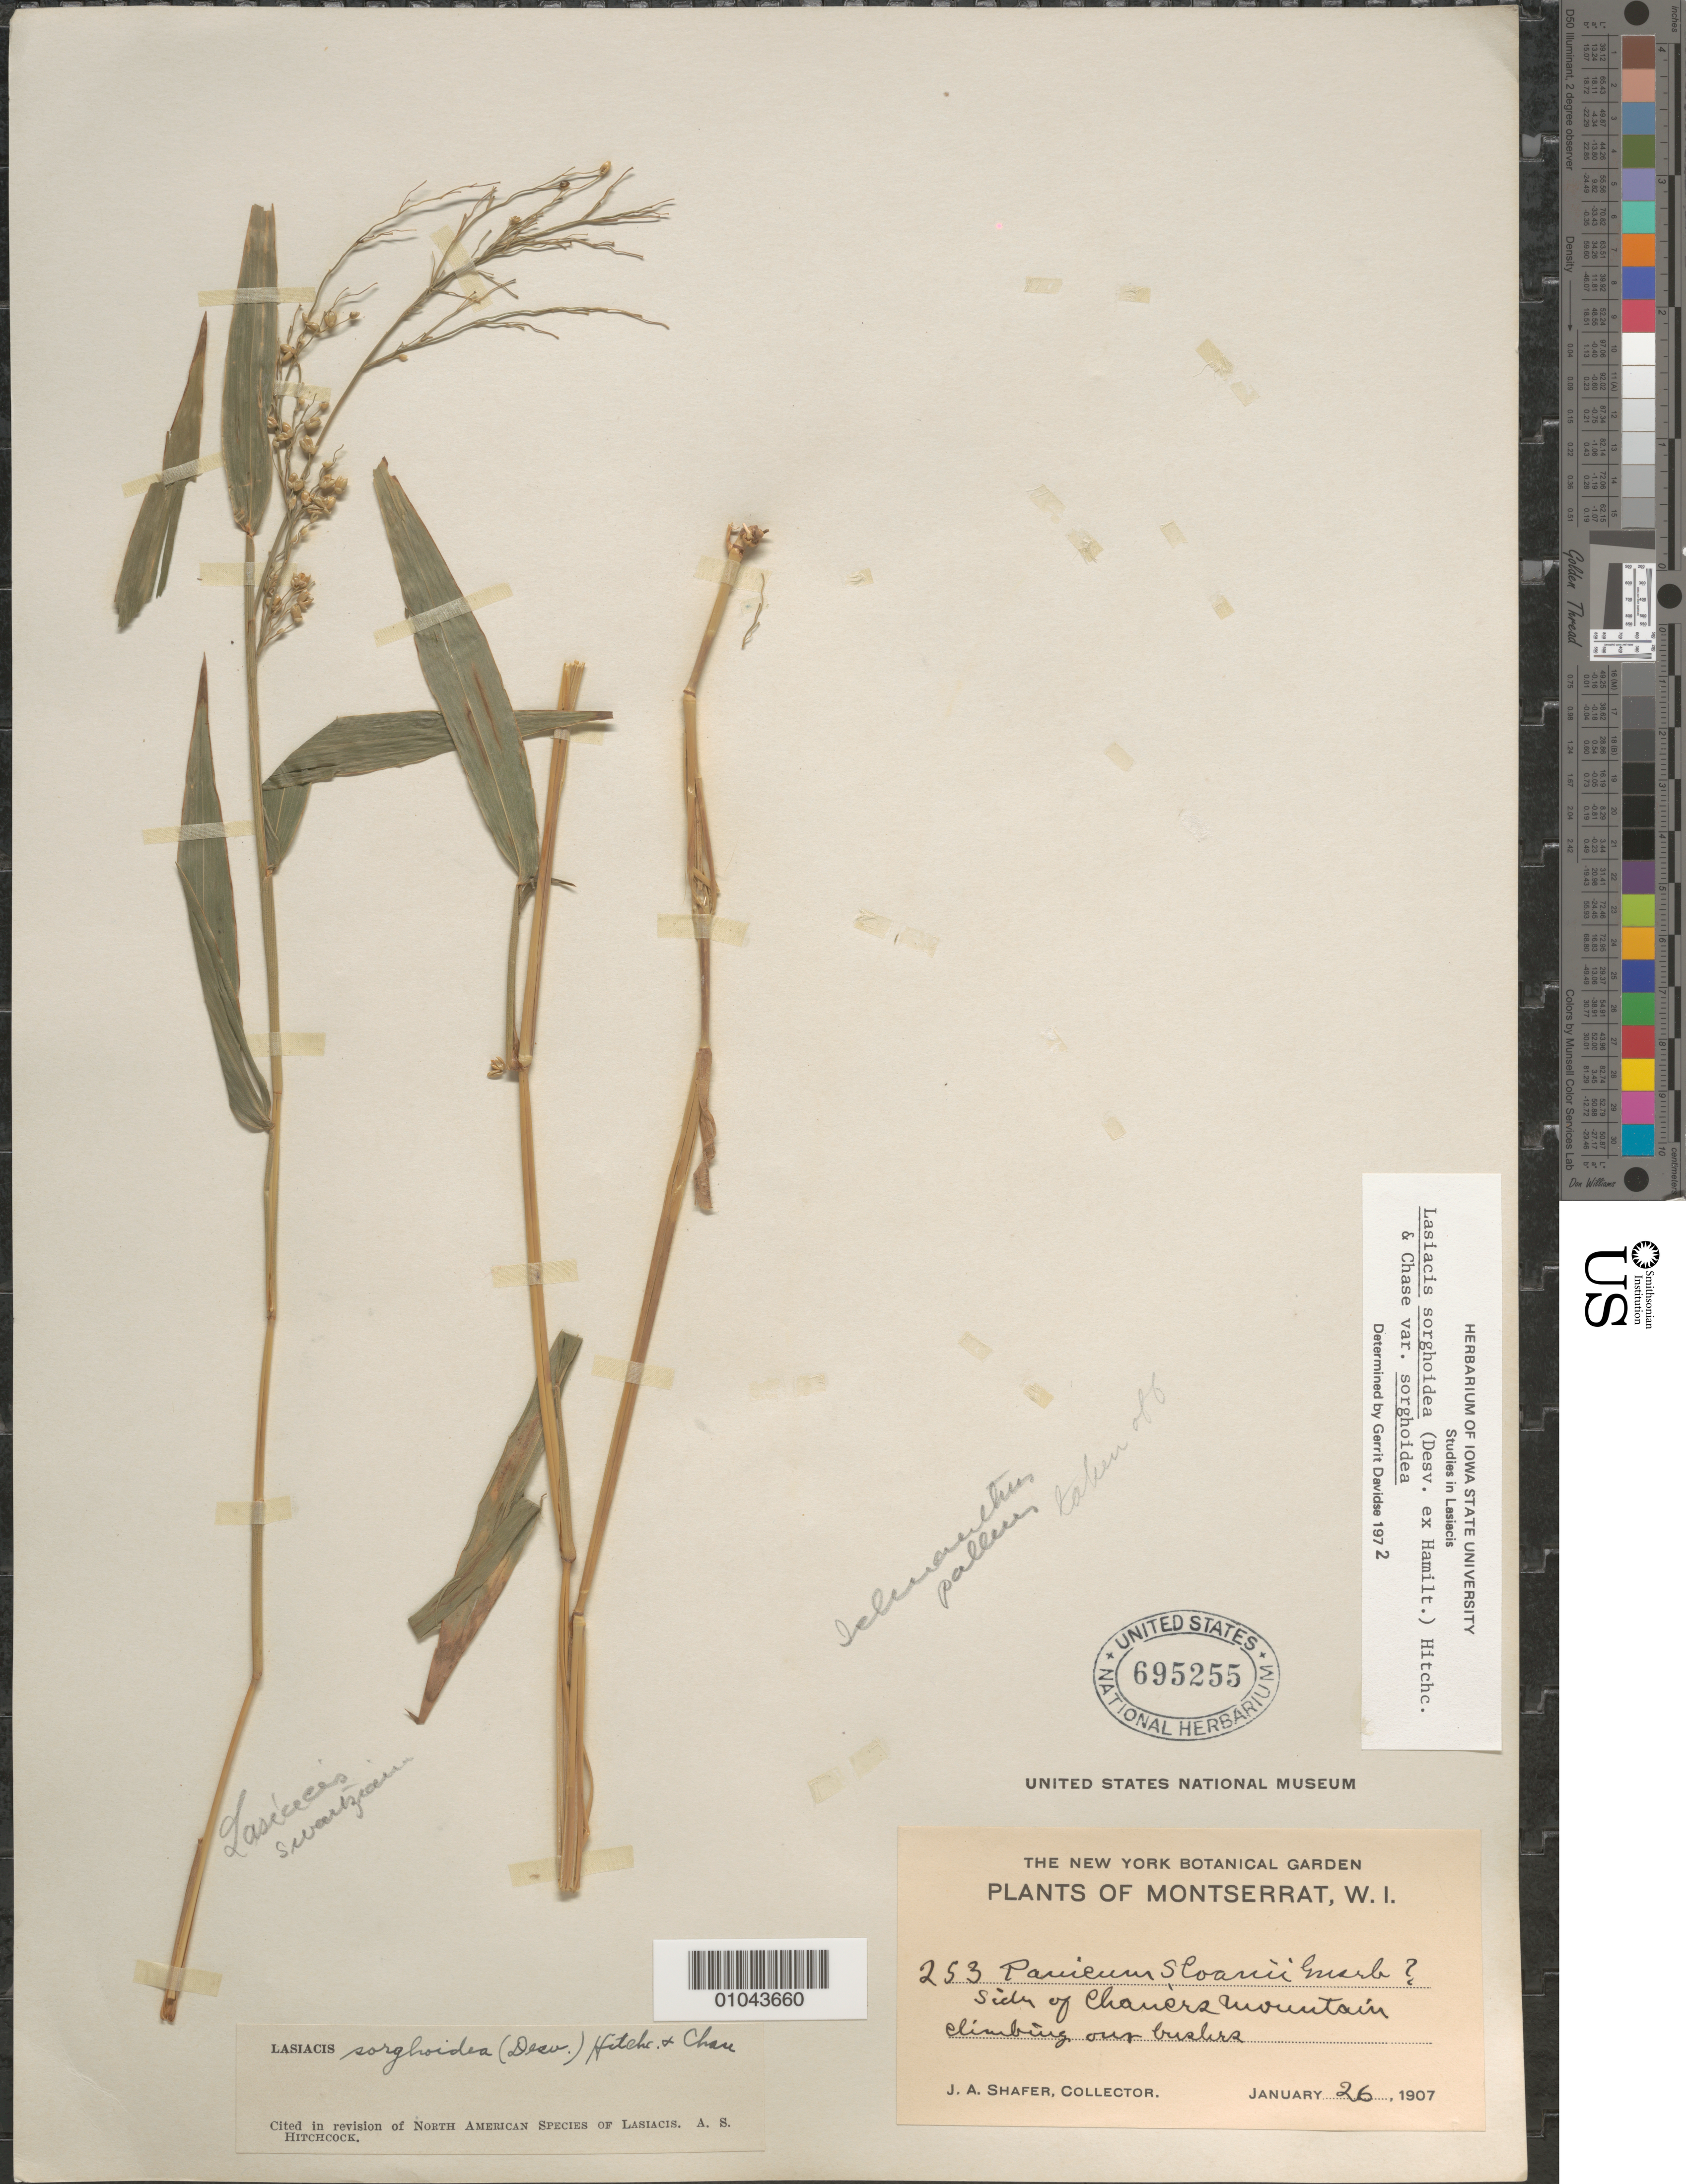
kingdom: Plantae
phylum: Tracheophyta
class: Liliopsida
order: Poales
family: Poaceae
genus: Lasiacis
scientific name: Lasiacis sorghoidea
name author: (Desv. ex Ham.) Hitchc. & Chase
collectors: J. A. Shafer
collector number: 253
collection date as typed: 26 Jan 1907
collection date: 1907-01-26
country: Montserrat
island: Montserrat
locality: Side of Chaner's Mountain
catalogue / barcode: US 695255